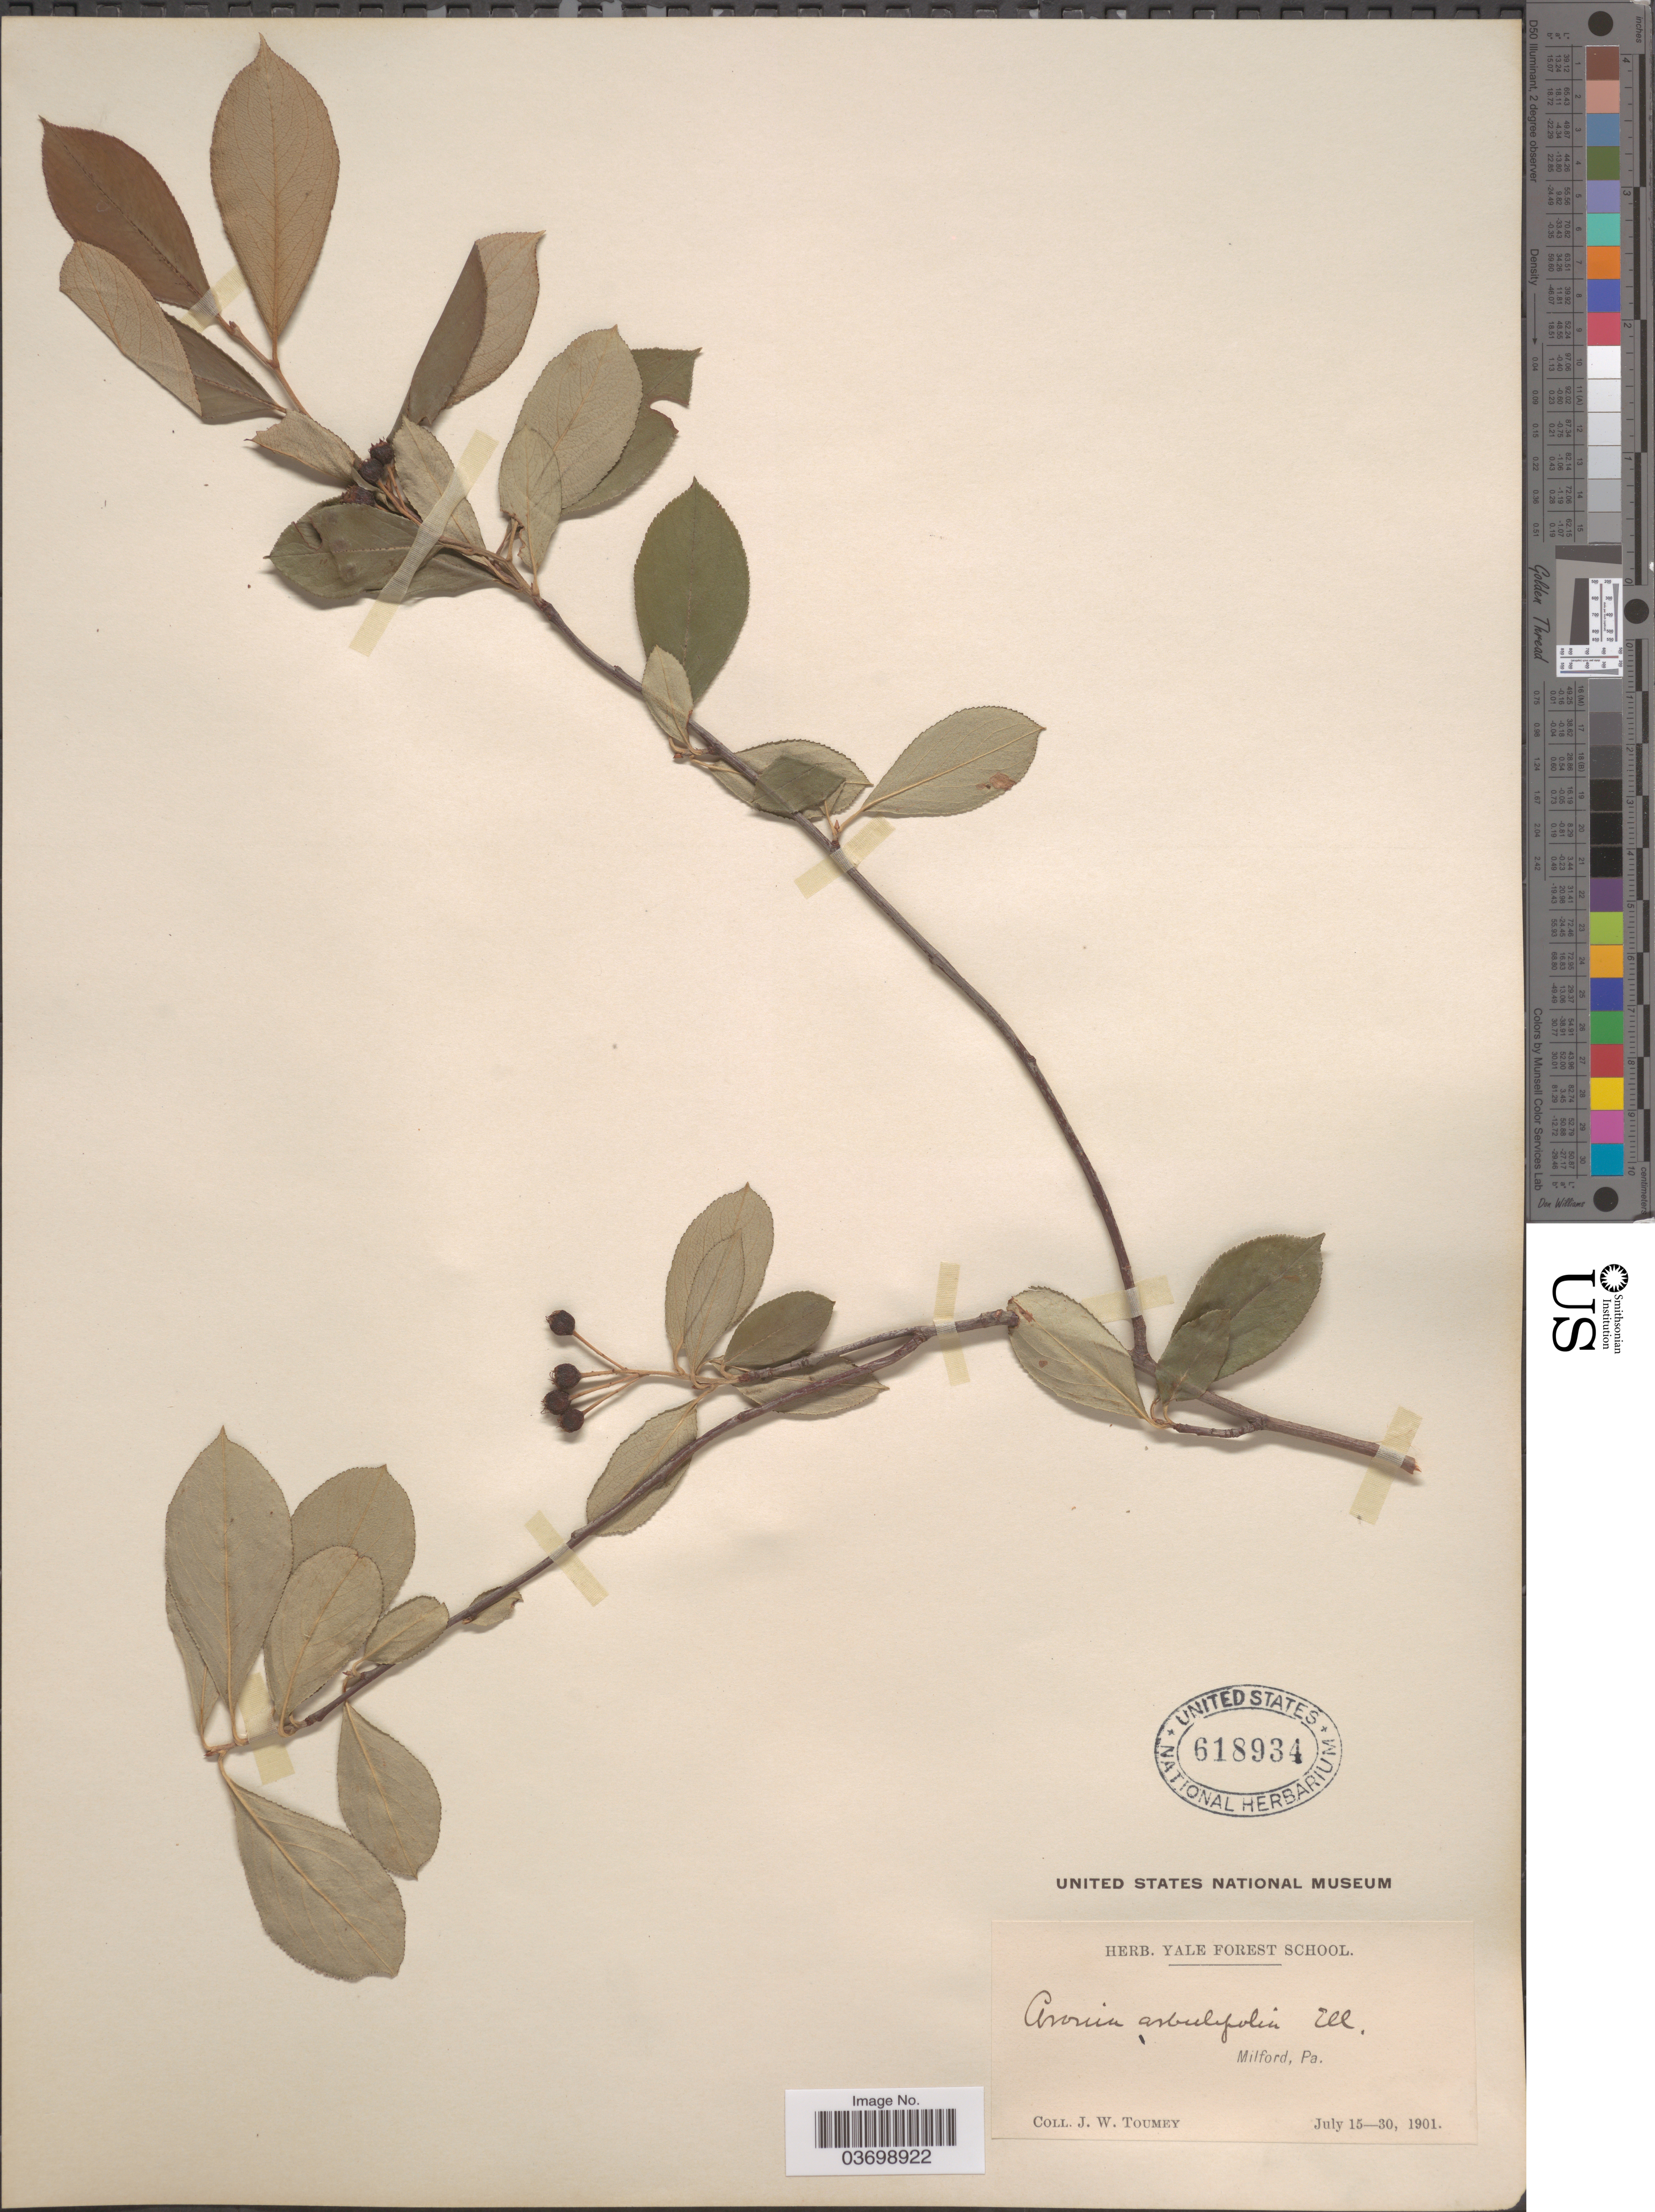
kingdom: Plantae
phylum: Tracheophyta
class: Magnoliopsida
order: Rosales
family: Rosaceae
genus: Aronia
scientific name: Aronia arbutifolia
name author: (L.) Pers.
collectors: J. W. Toumey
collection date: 1901-07-15/1901-07-30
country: United States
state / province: Pennsylvania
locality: Milford.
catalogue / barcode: US 618934